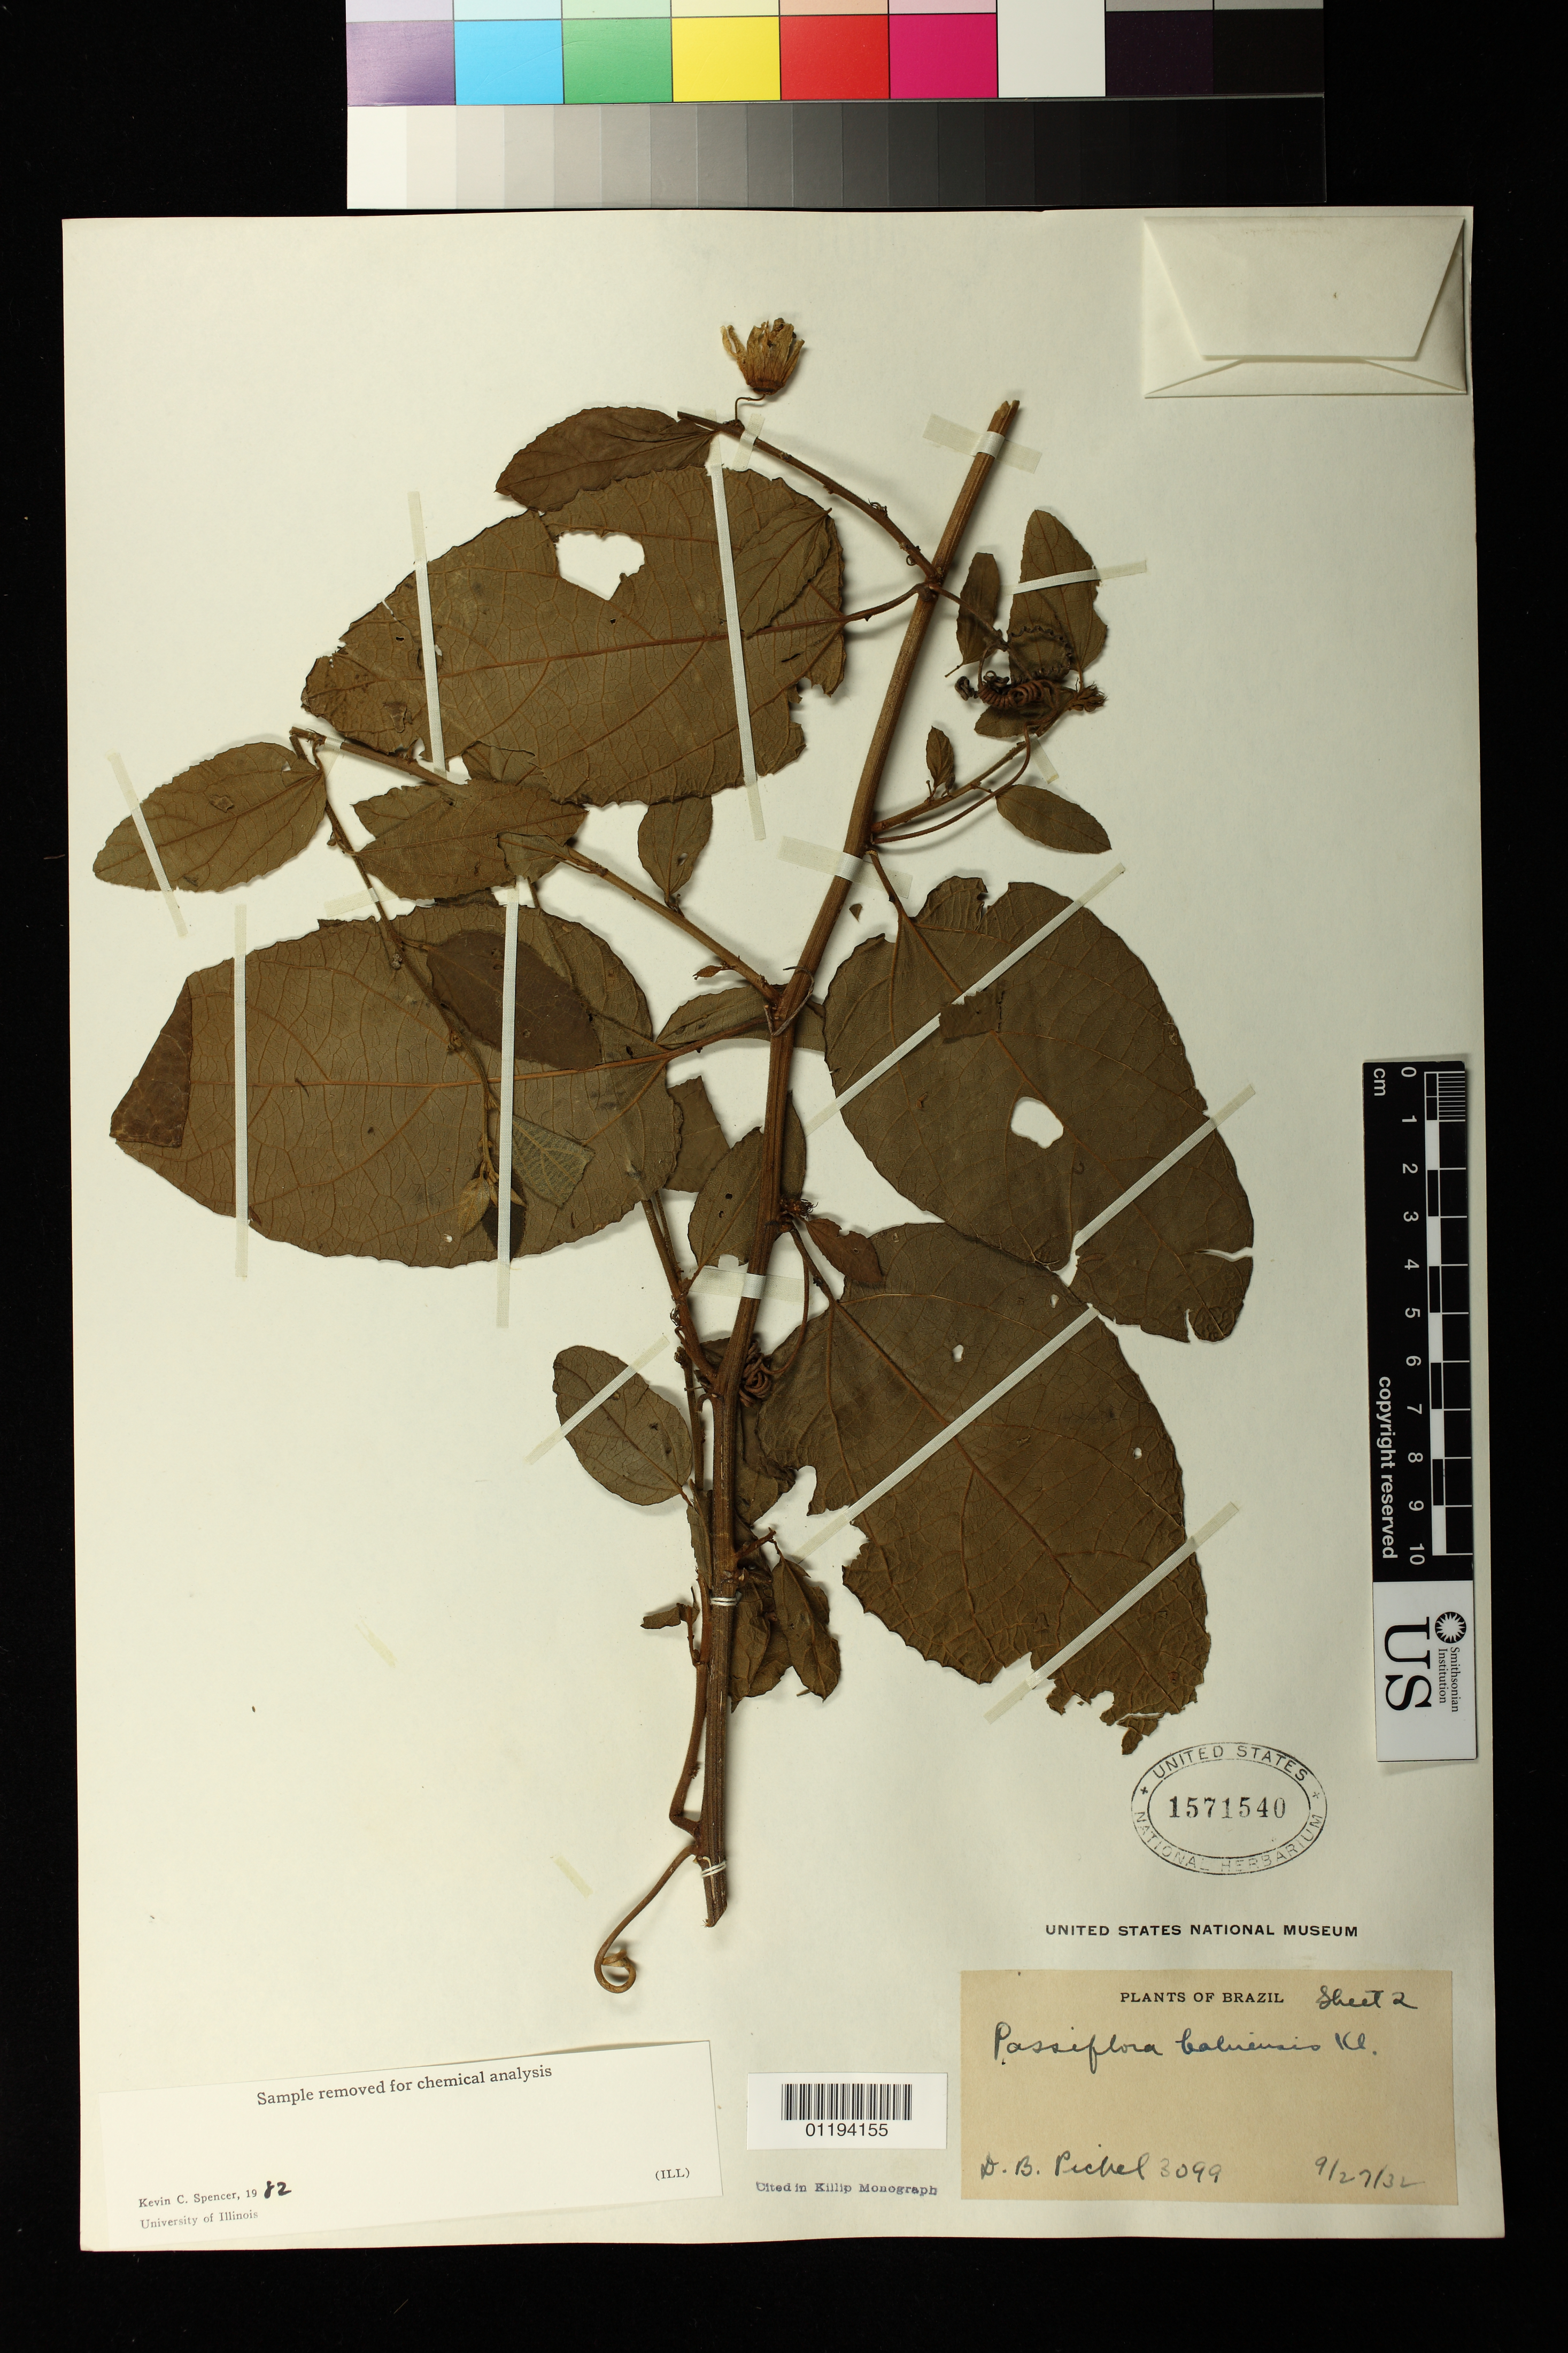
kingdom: Plantae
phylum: Tracheophyta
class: Magnoliopsida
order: Malpighiales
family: Passifloraceae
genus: Passiflora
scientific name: Passiflora bahiensis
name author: Klotzsch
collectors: B. J. Pickel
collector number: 3099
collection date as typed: Sep 27 1932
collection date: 1932-09-27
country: Brazil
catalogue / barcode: US 1571540